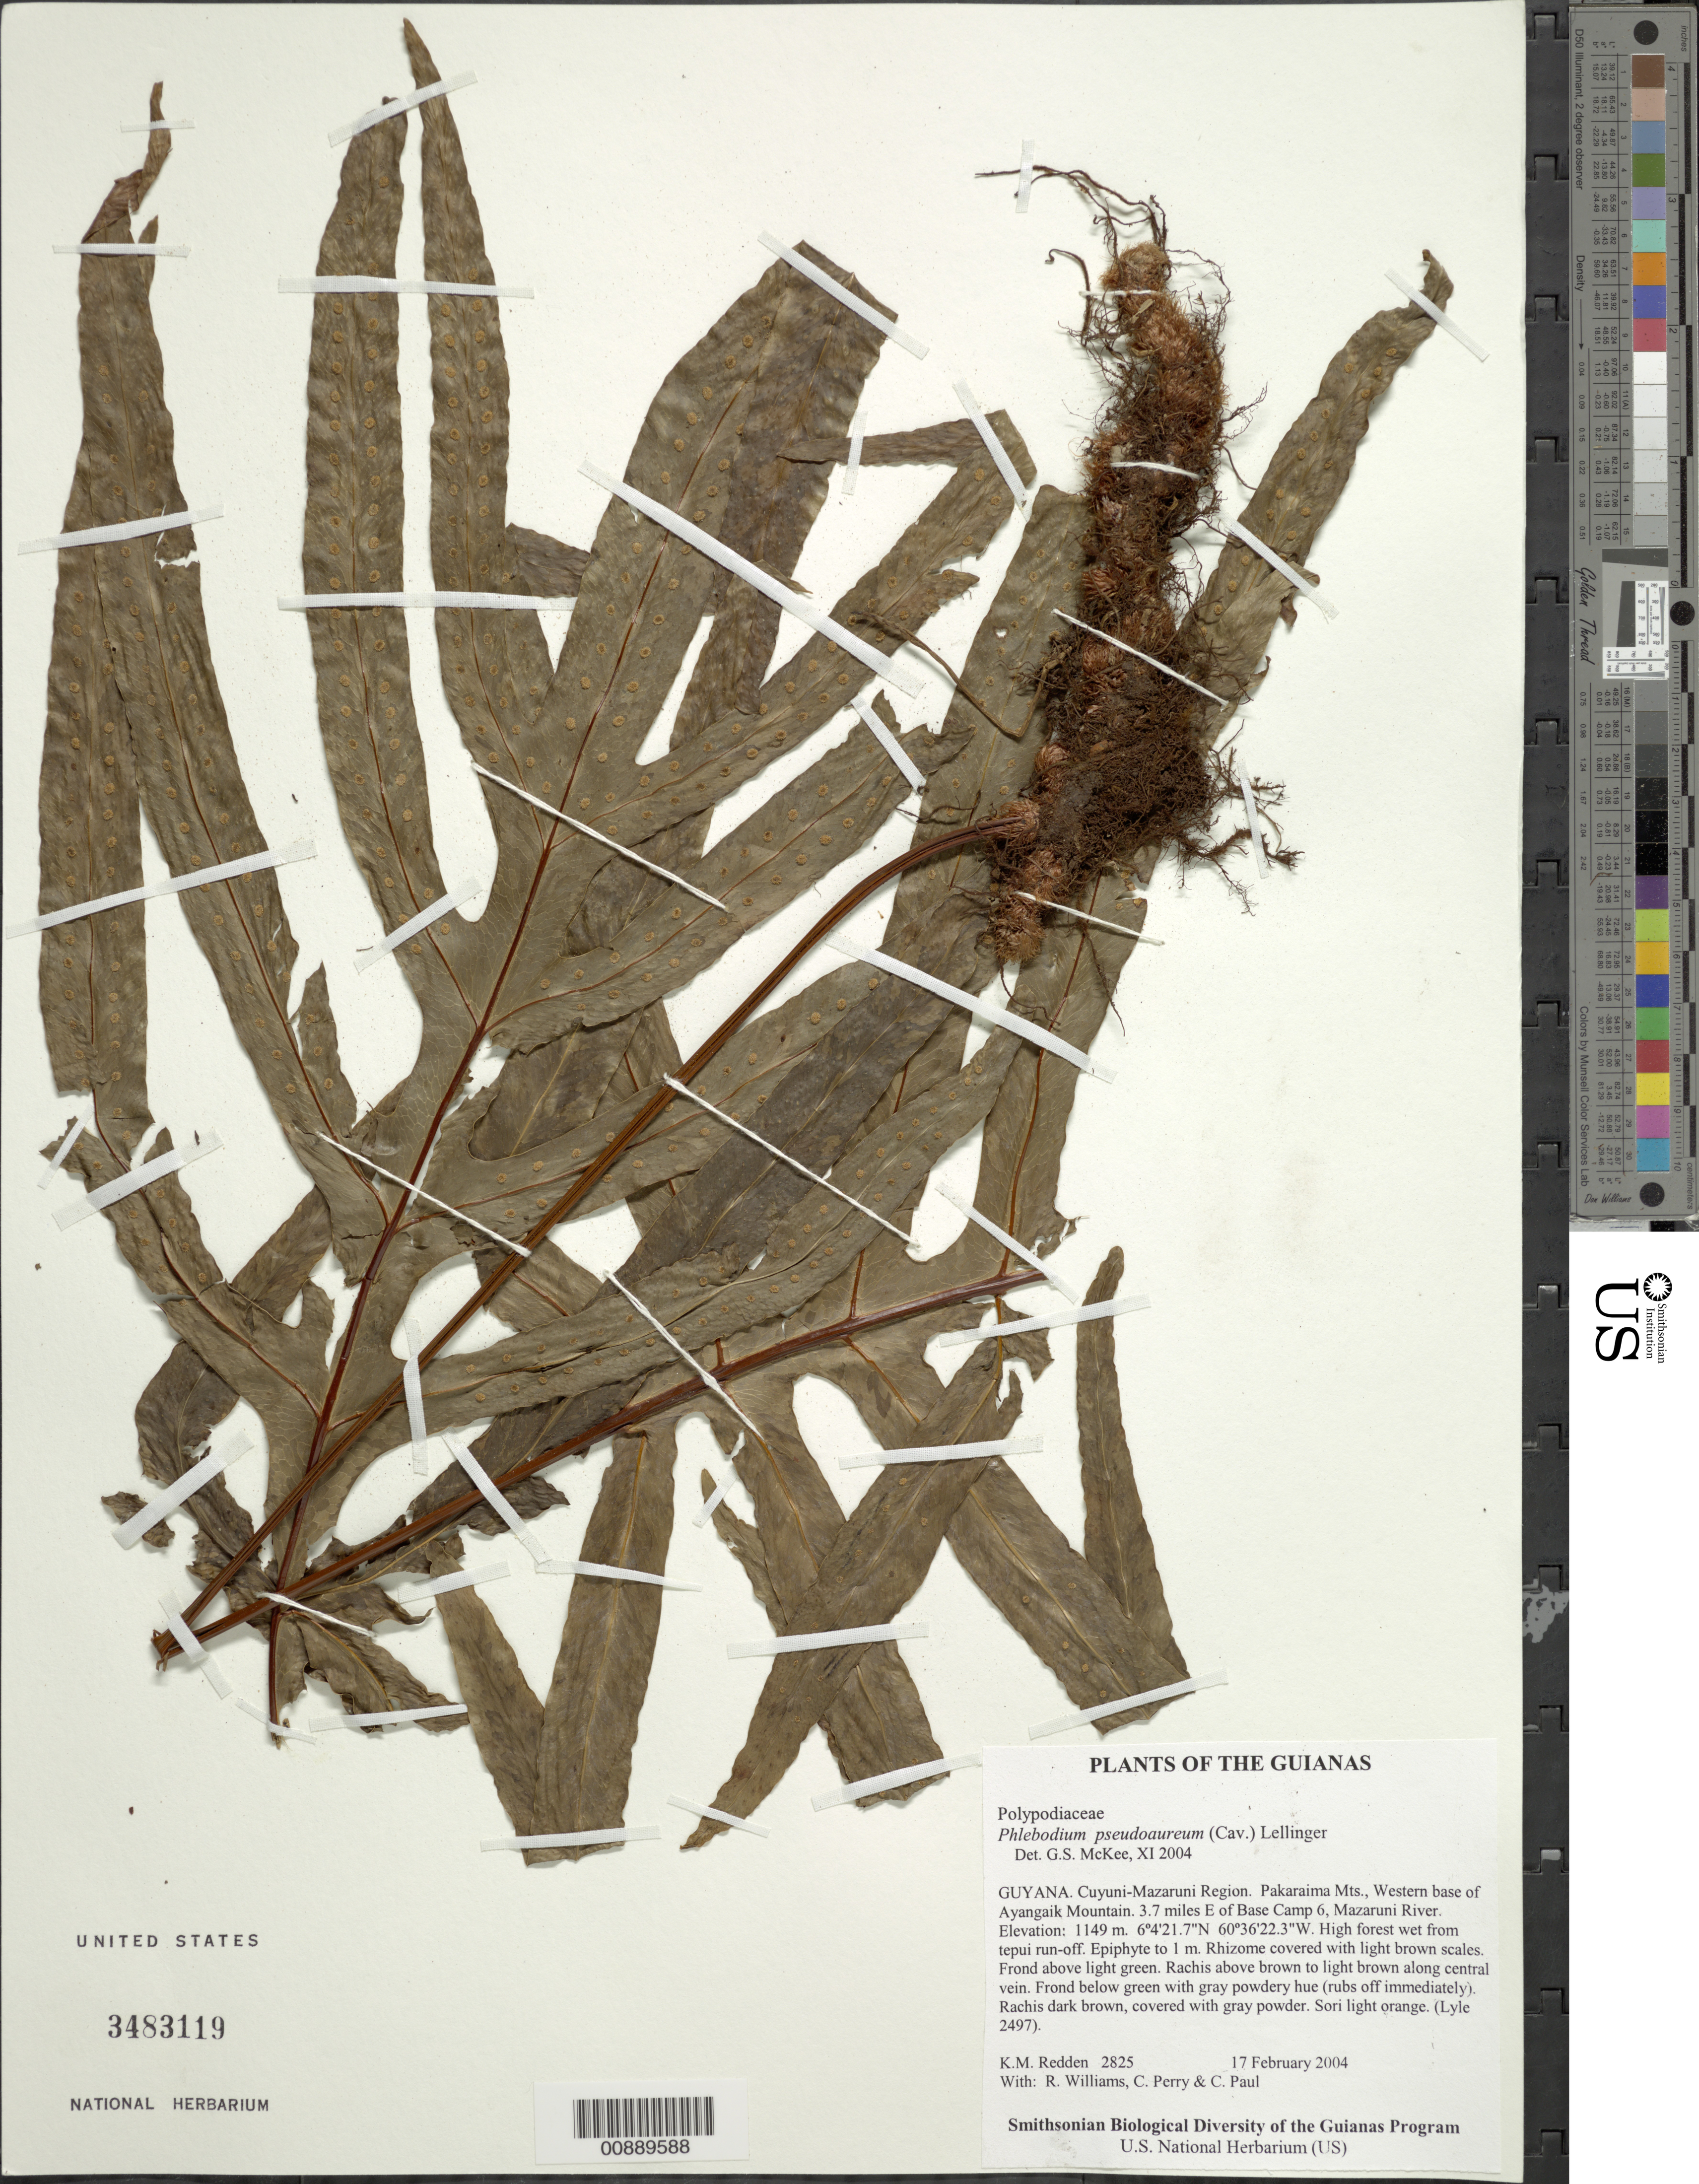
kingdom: Plantae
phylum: Tracheophyta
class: Polypodiopsida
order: Polypodiales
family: Polypodiaceae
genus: Phlebodium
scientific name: Phlebodium aureum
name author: (L.) J. Sm.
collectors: K. M. Redden, R. Williams, C. Perry & C. Paul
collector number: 2825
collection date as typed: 17 February 2004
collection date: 2004-02-17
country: Guyana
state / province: Cuyuni-Mazaruni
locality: Pakaraima Mts., Western base of Ayangaik Mountain. 3.7 miles E of Base Camp 6, Mazaruni River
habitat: High forest wet from tepui run-off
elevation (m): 1149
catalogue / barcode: US 3483119